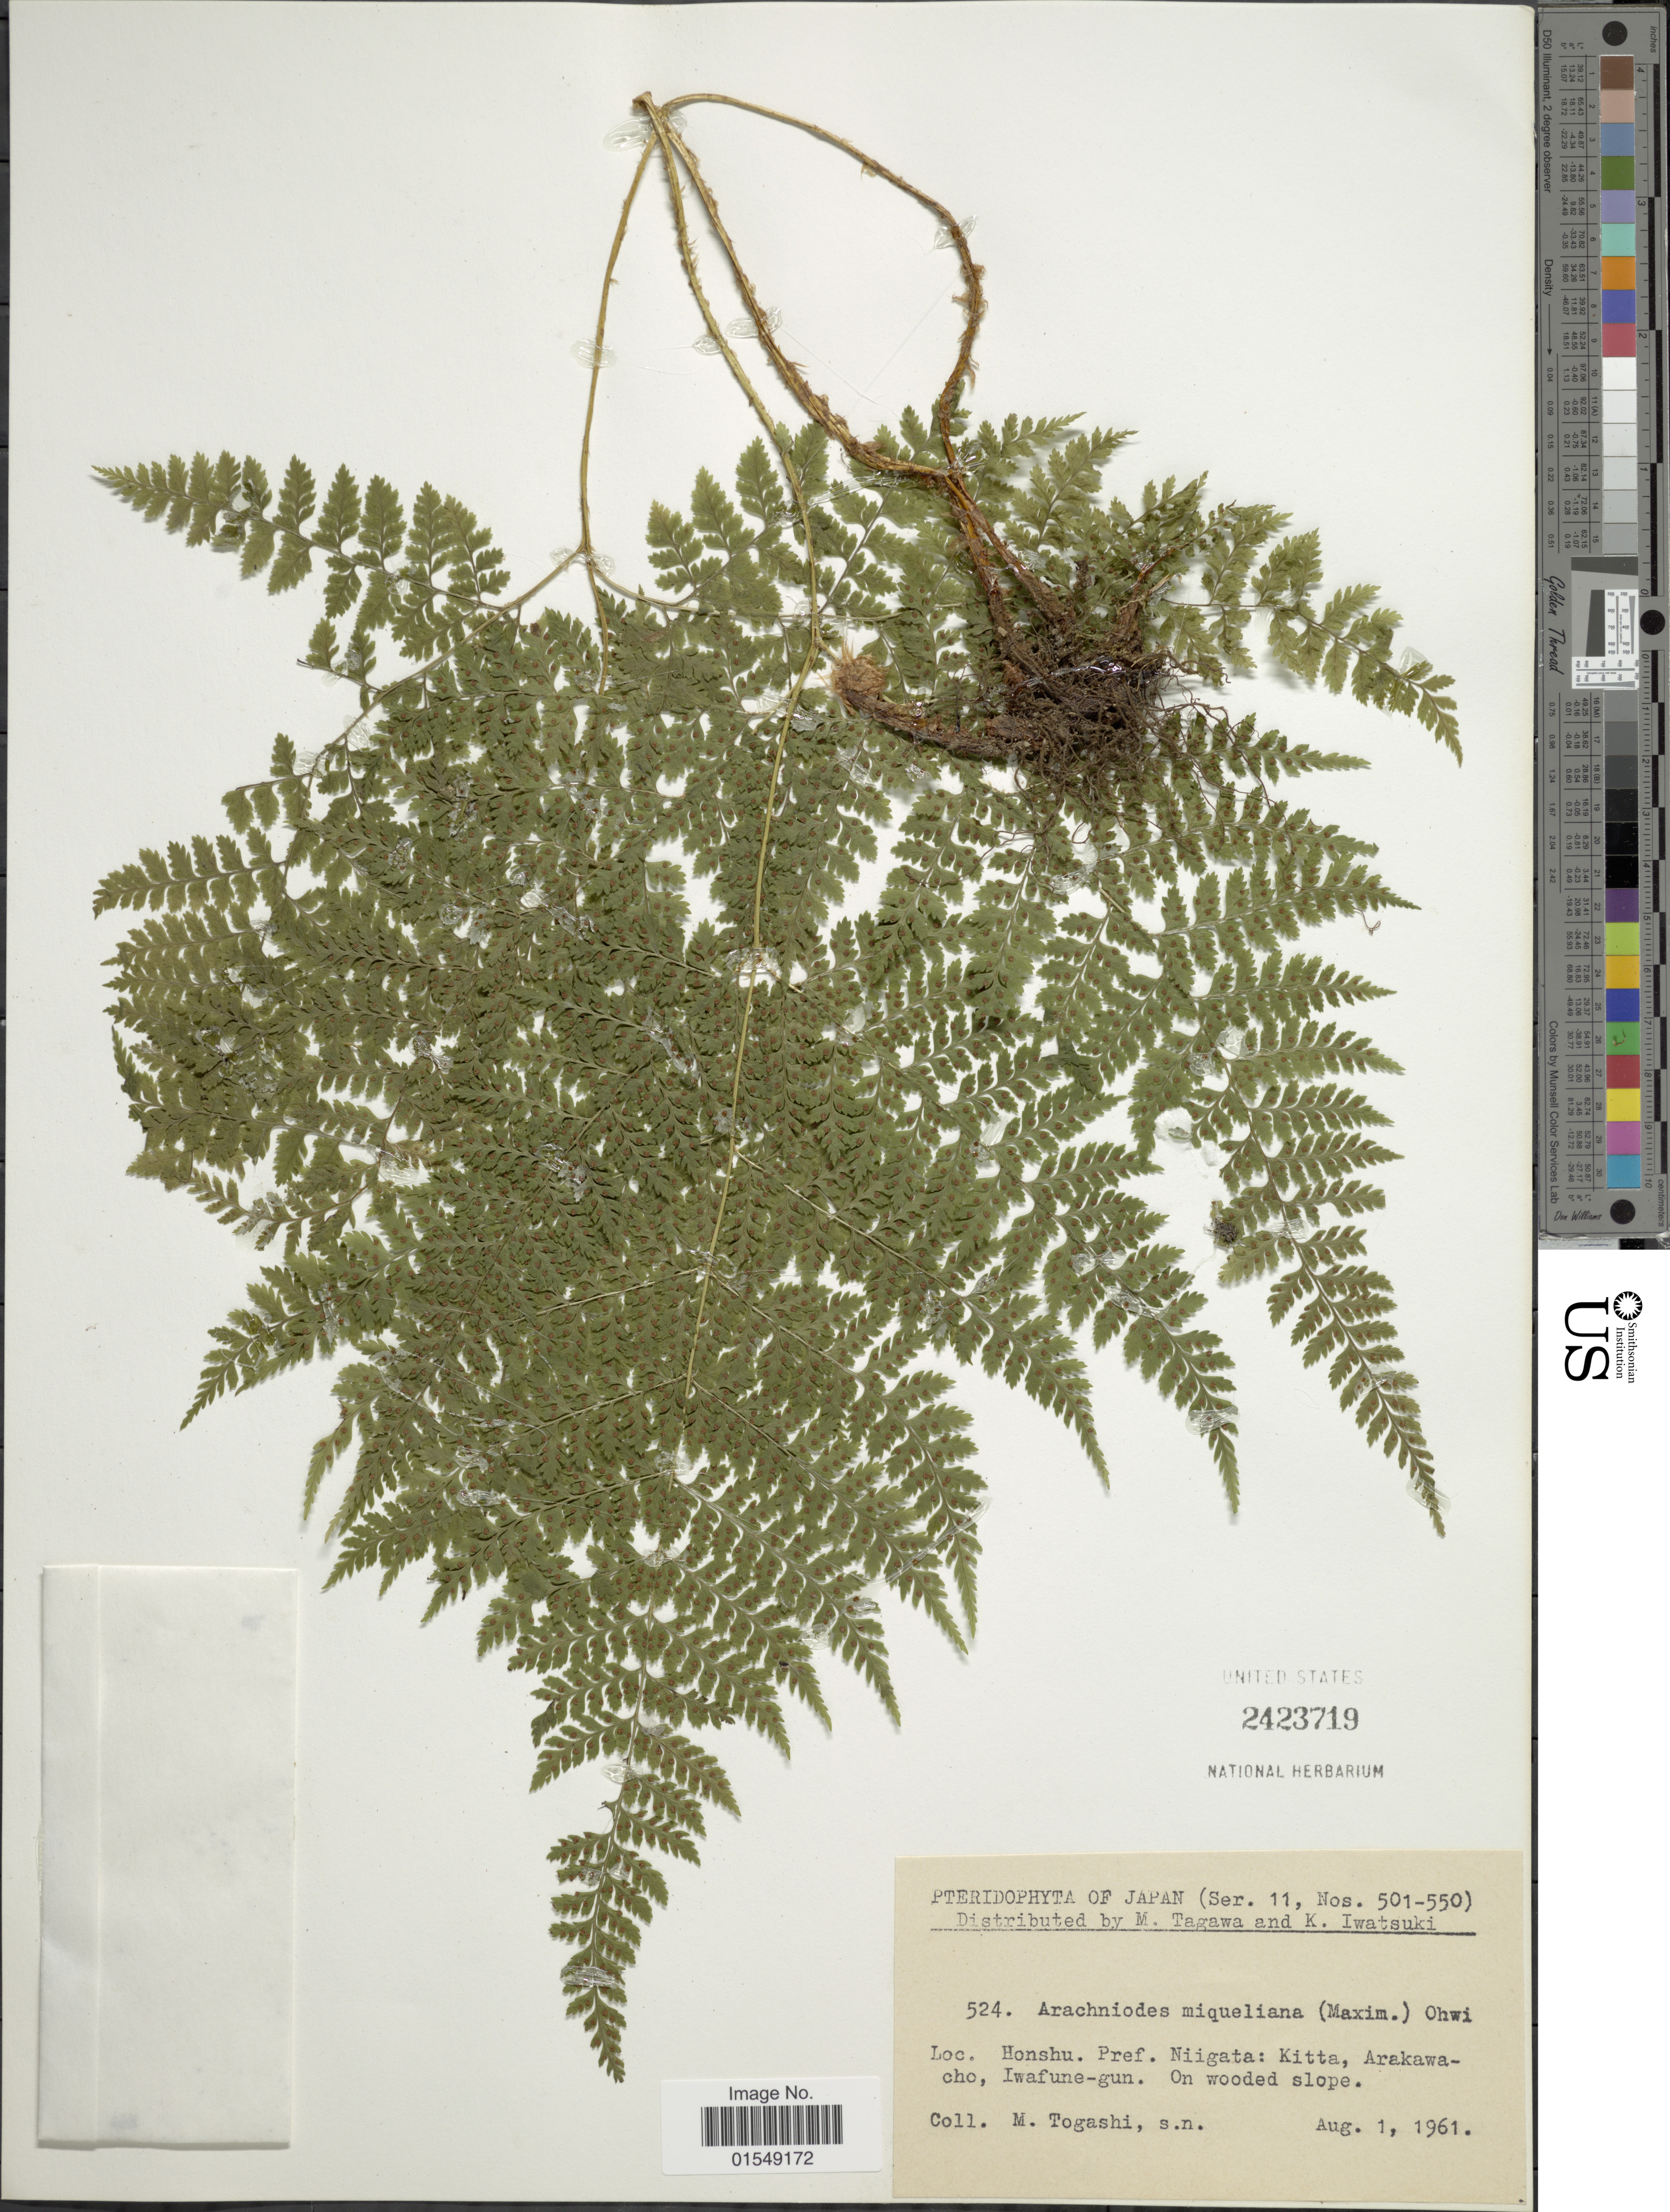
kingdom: Plantae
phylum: Tracheophyta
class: Polypodiopsida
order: Polypodiales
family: Dryopteridaceae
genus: Arachniodes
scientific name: Arachniodes miqueliana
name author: (Maxim. ex Franch. & Sav.) Ohwi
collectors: M. Togashi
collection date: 1961-08-01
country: Japan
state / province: Niigata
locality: Honshu, Pref. Niigata: Kitta, Arakawa-cho, Iwafune-gun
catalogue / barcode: US 2423719